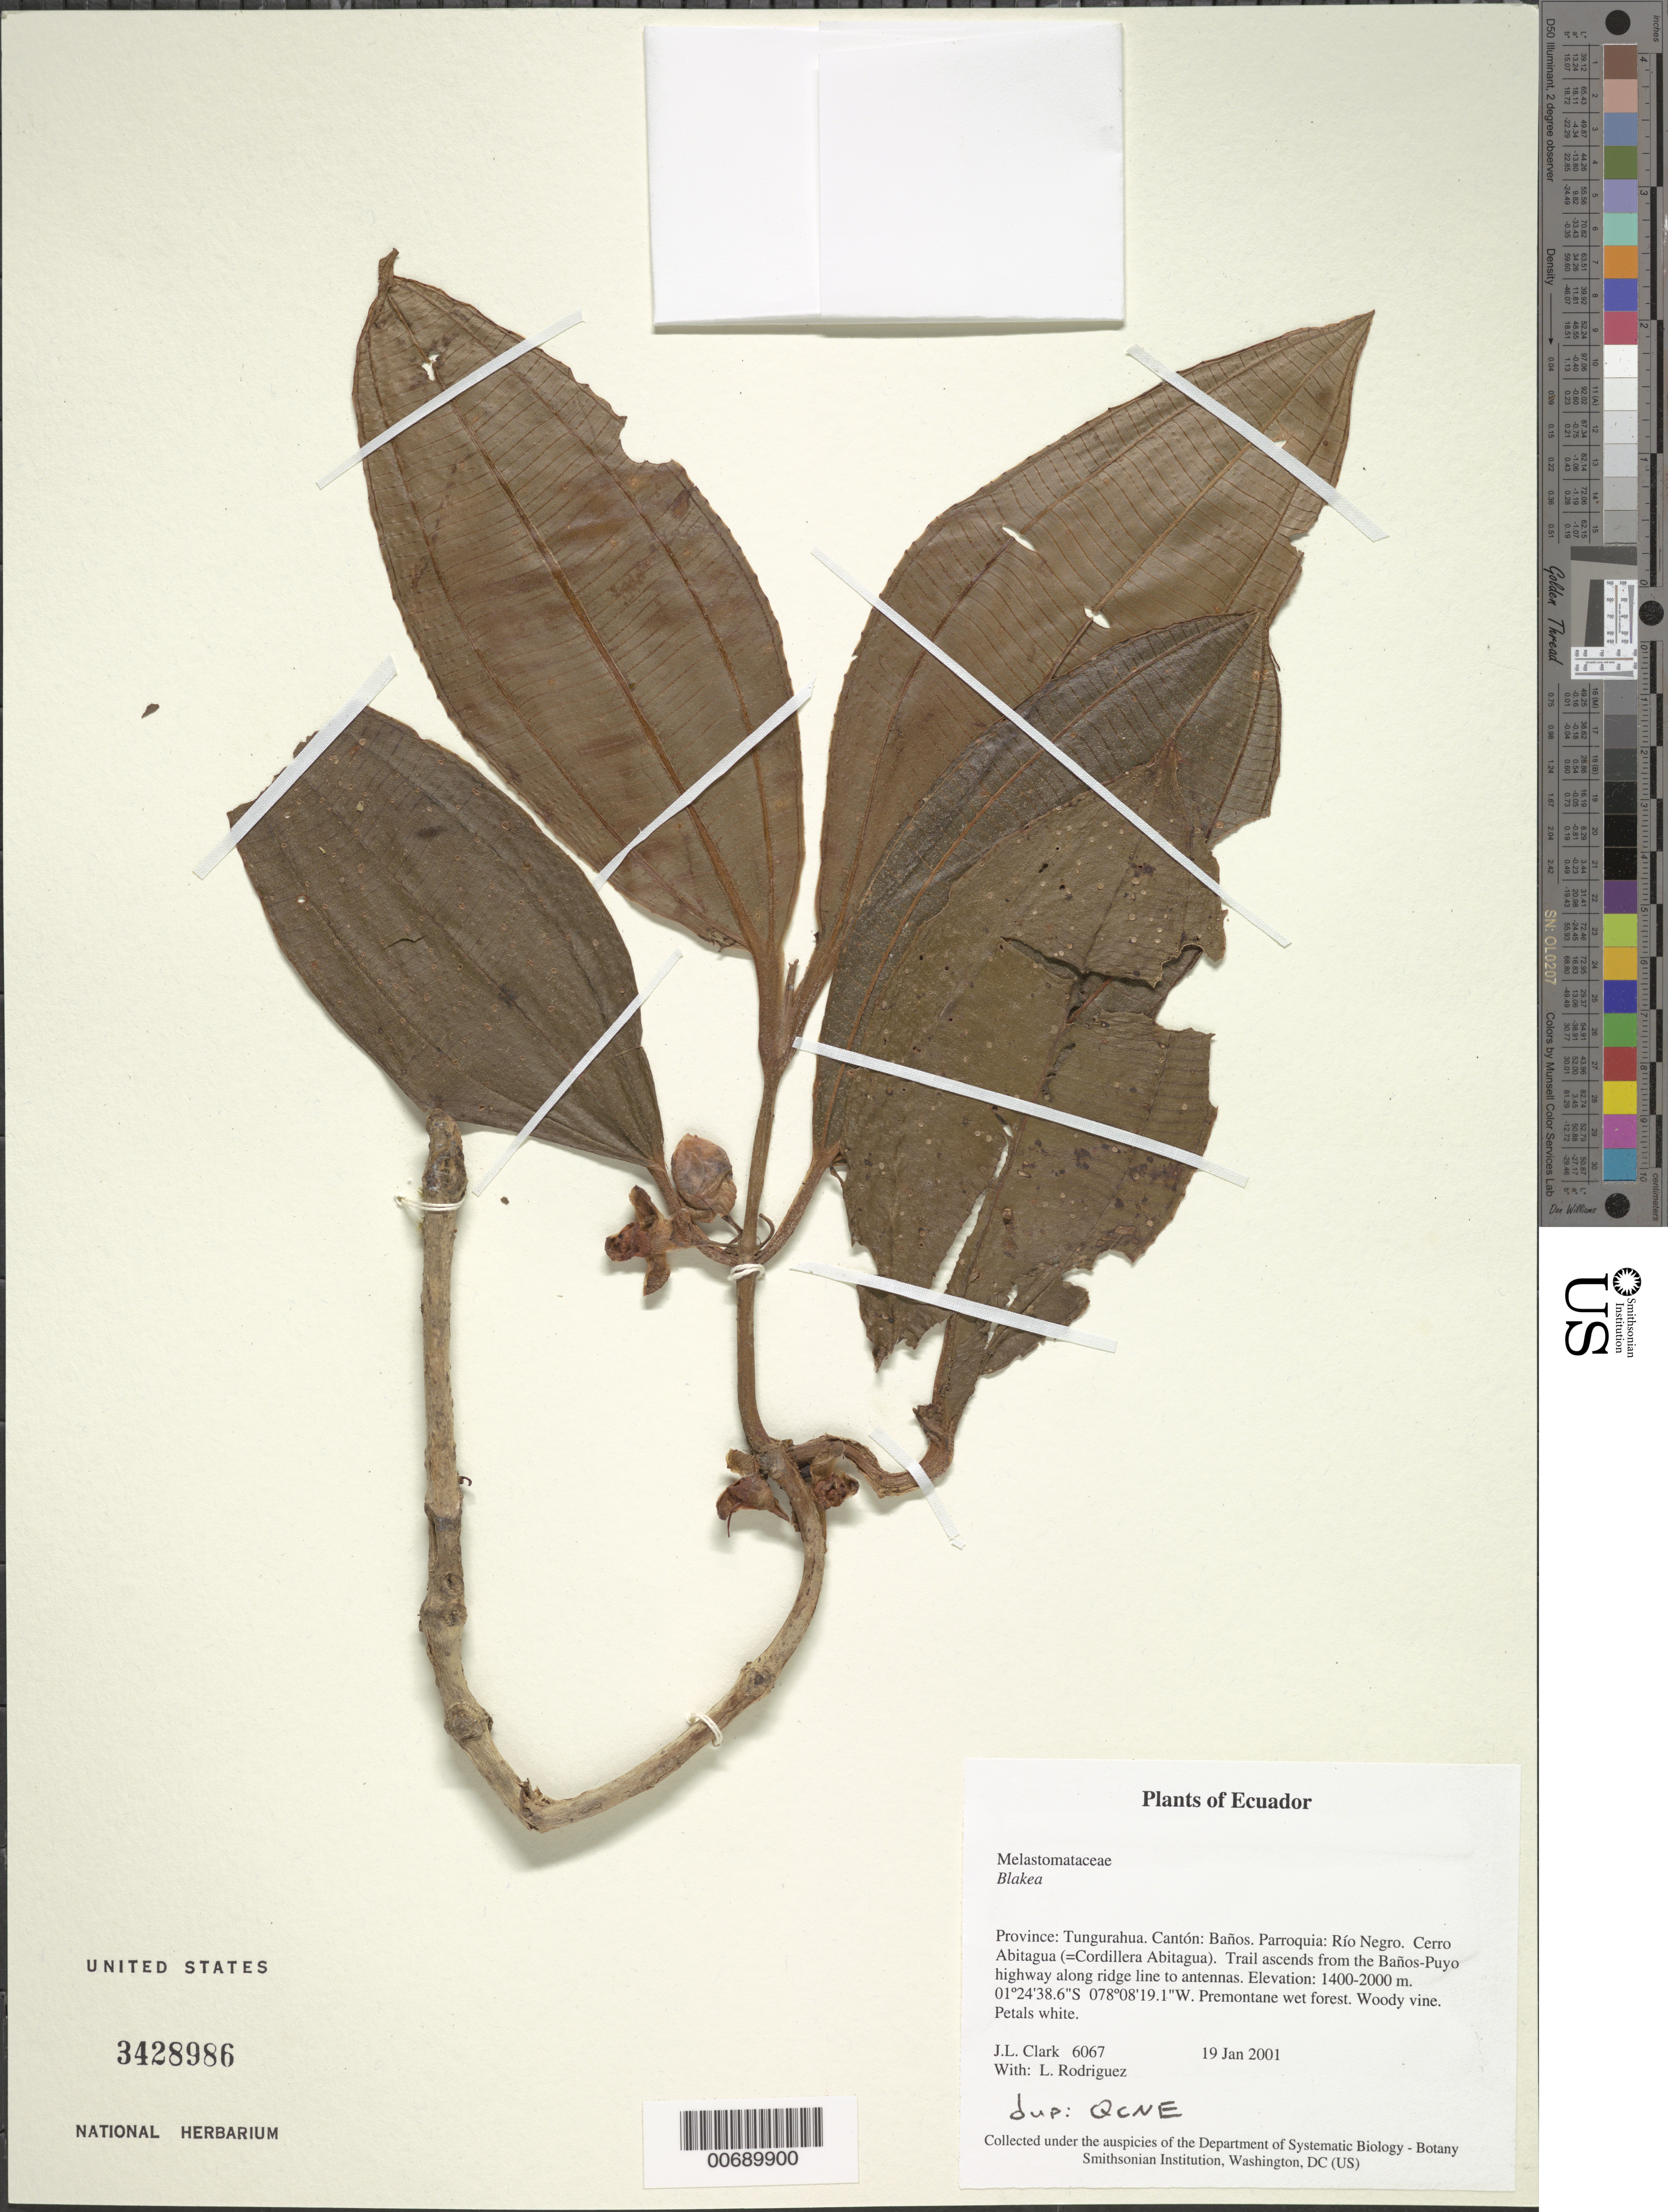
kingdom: Plantae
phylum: Tracheophyta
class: Magnoliopsida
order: Myrtales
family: Melastomataceae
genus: Blakea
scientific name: Blakea sp.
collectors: J. L. Clark & L. Rodriguez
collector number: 6067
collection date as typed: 19 Jan 2001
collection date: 2001-01-19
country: Ecuador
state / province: Tungurahua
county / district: Baños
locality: Parroquia: Río Negro. Cerro Abitagua (=Cordillera Abitagua). Trail ascends from the Baños-Puyo highway along ridge line to antennas.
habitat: Premontane wet forest.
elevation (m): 1400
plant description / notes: QCNE, US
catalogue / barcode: US 3428986